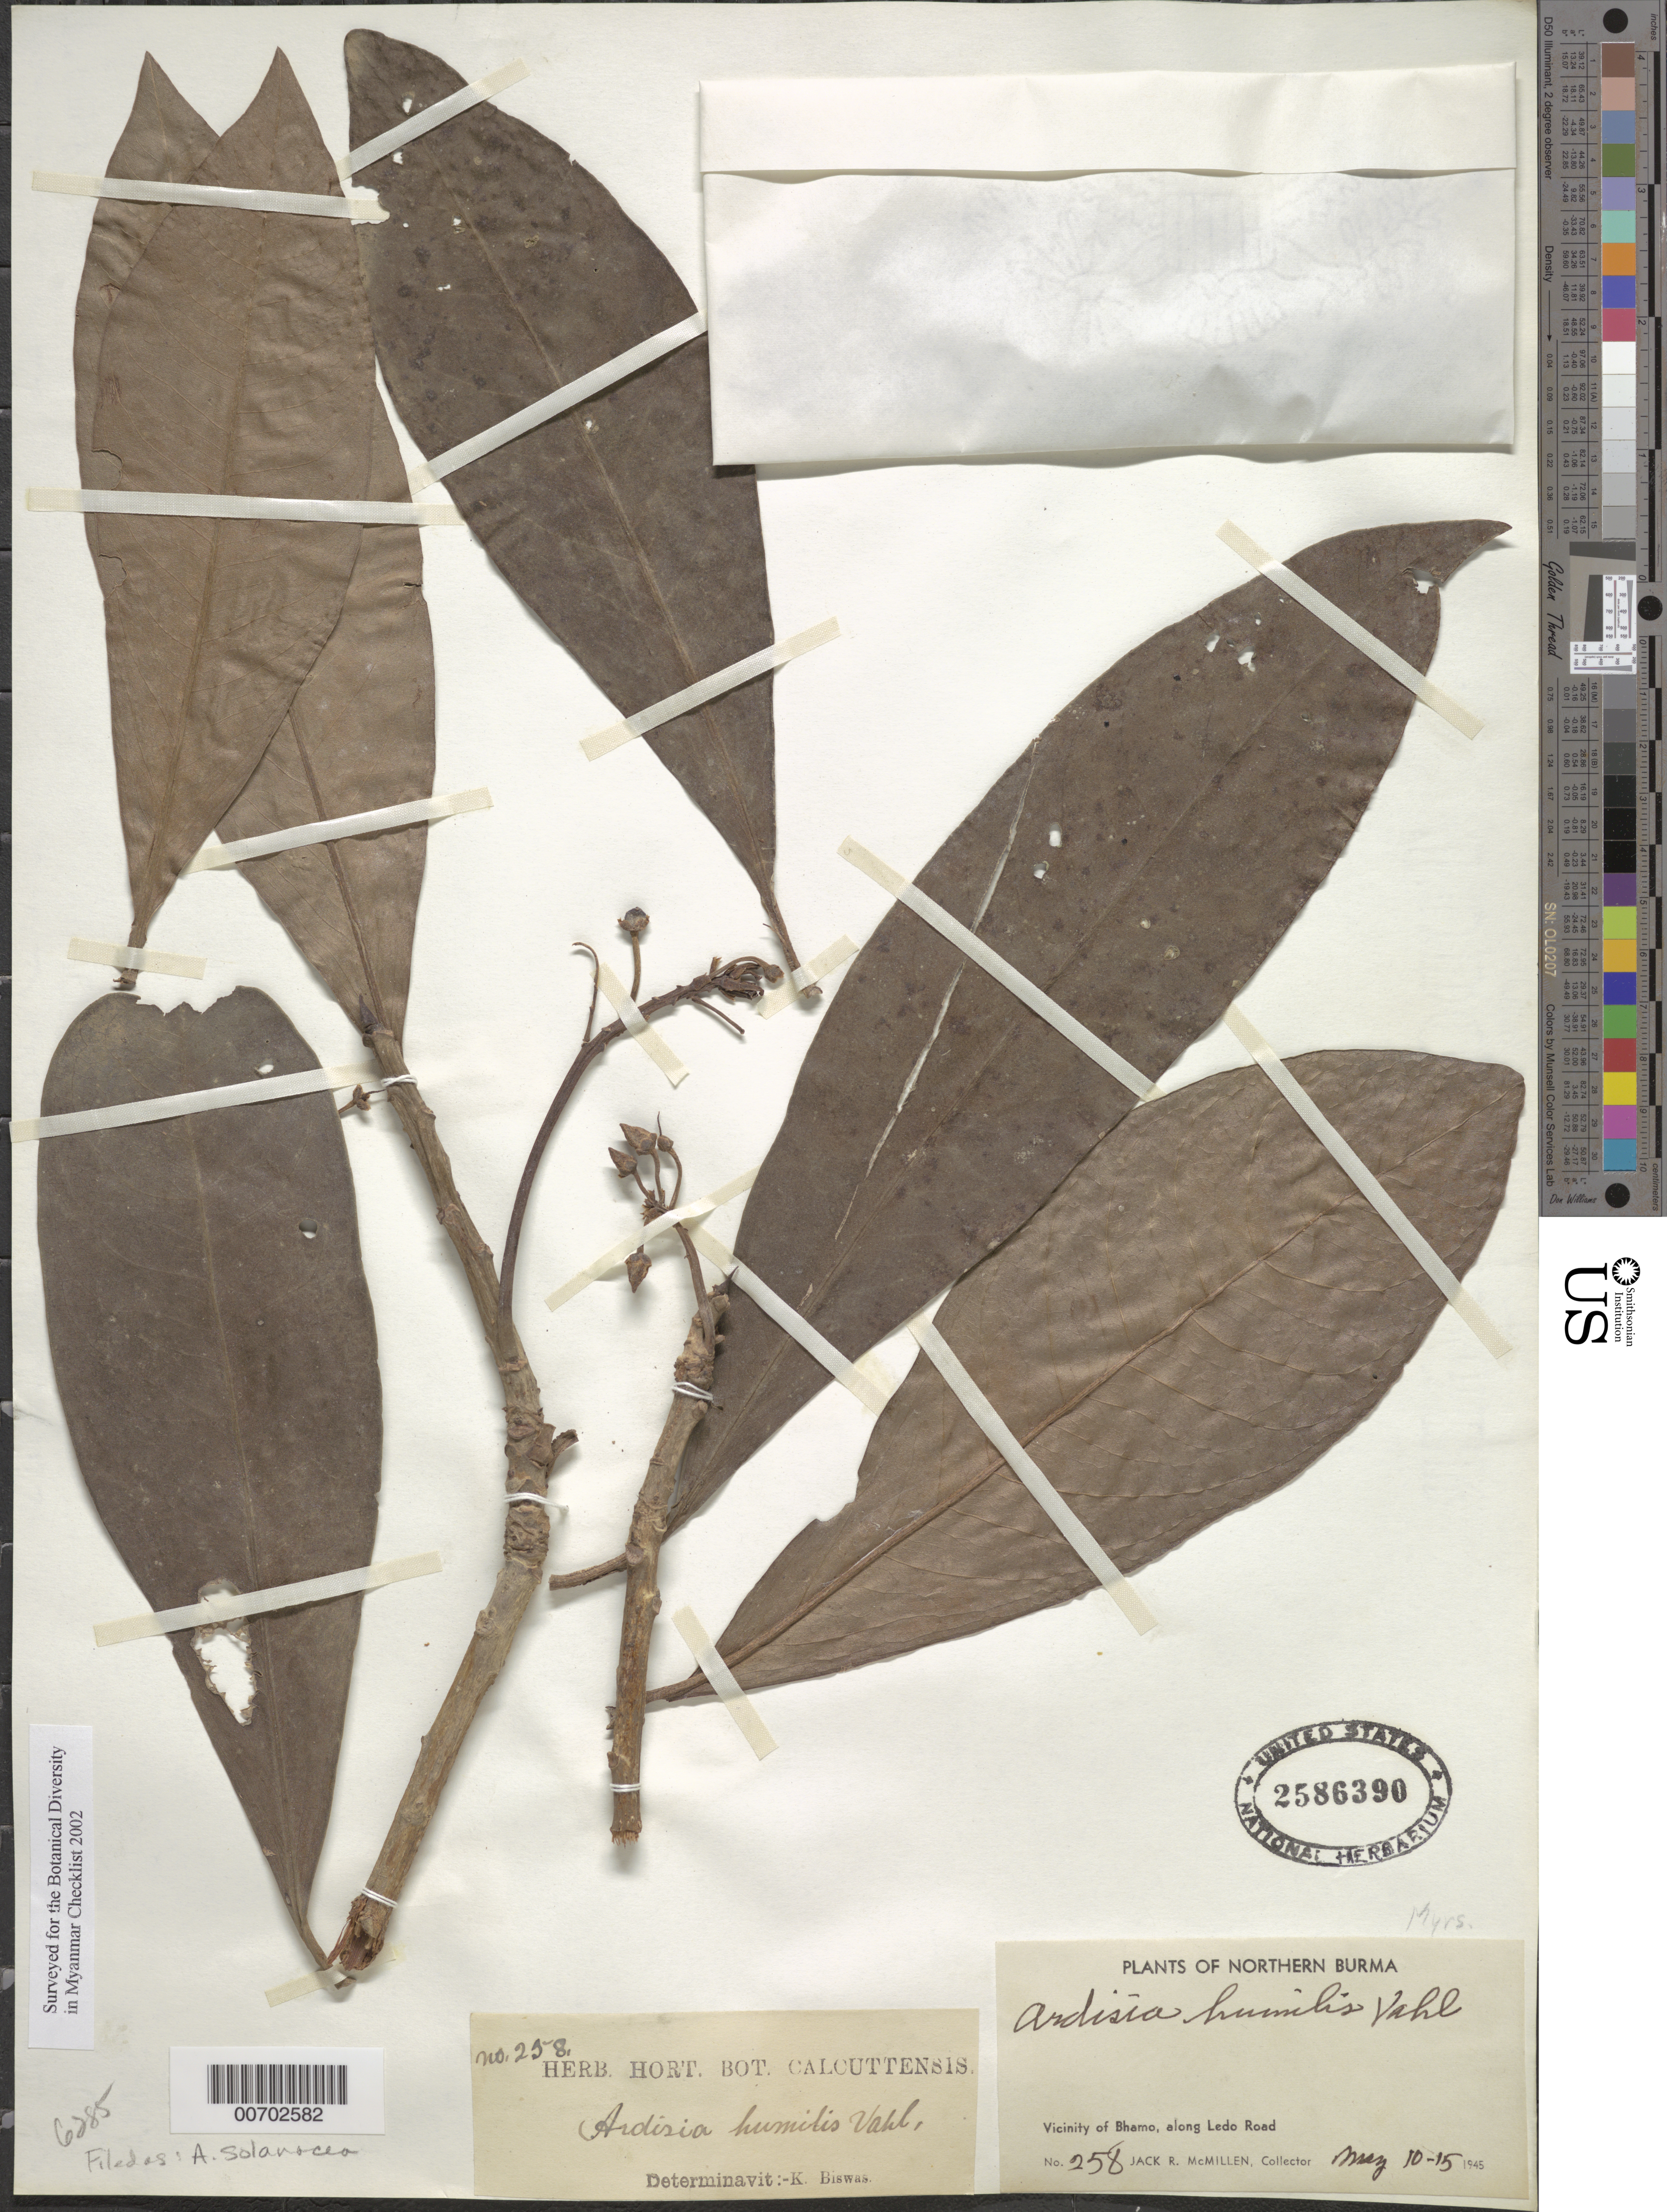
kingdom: Plantae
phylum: Tracheophyta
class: Magnoliopsida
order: Ericales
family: Primulaceae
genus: Ardisia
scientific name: Ardisia solanacea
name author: Roxb.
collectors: J. McMillen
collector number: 258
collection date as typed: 10 May 1945 to 15 May 1945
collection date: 1945-05-10/1945-05-15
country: Myanmar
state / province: Kachin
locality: Bhamo, Ledo R.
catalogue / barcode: US 2586390